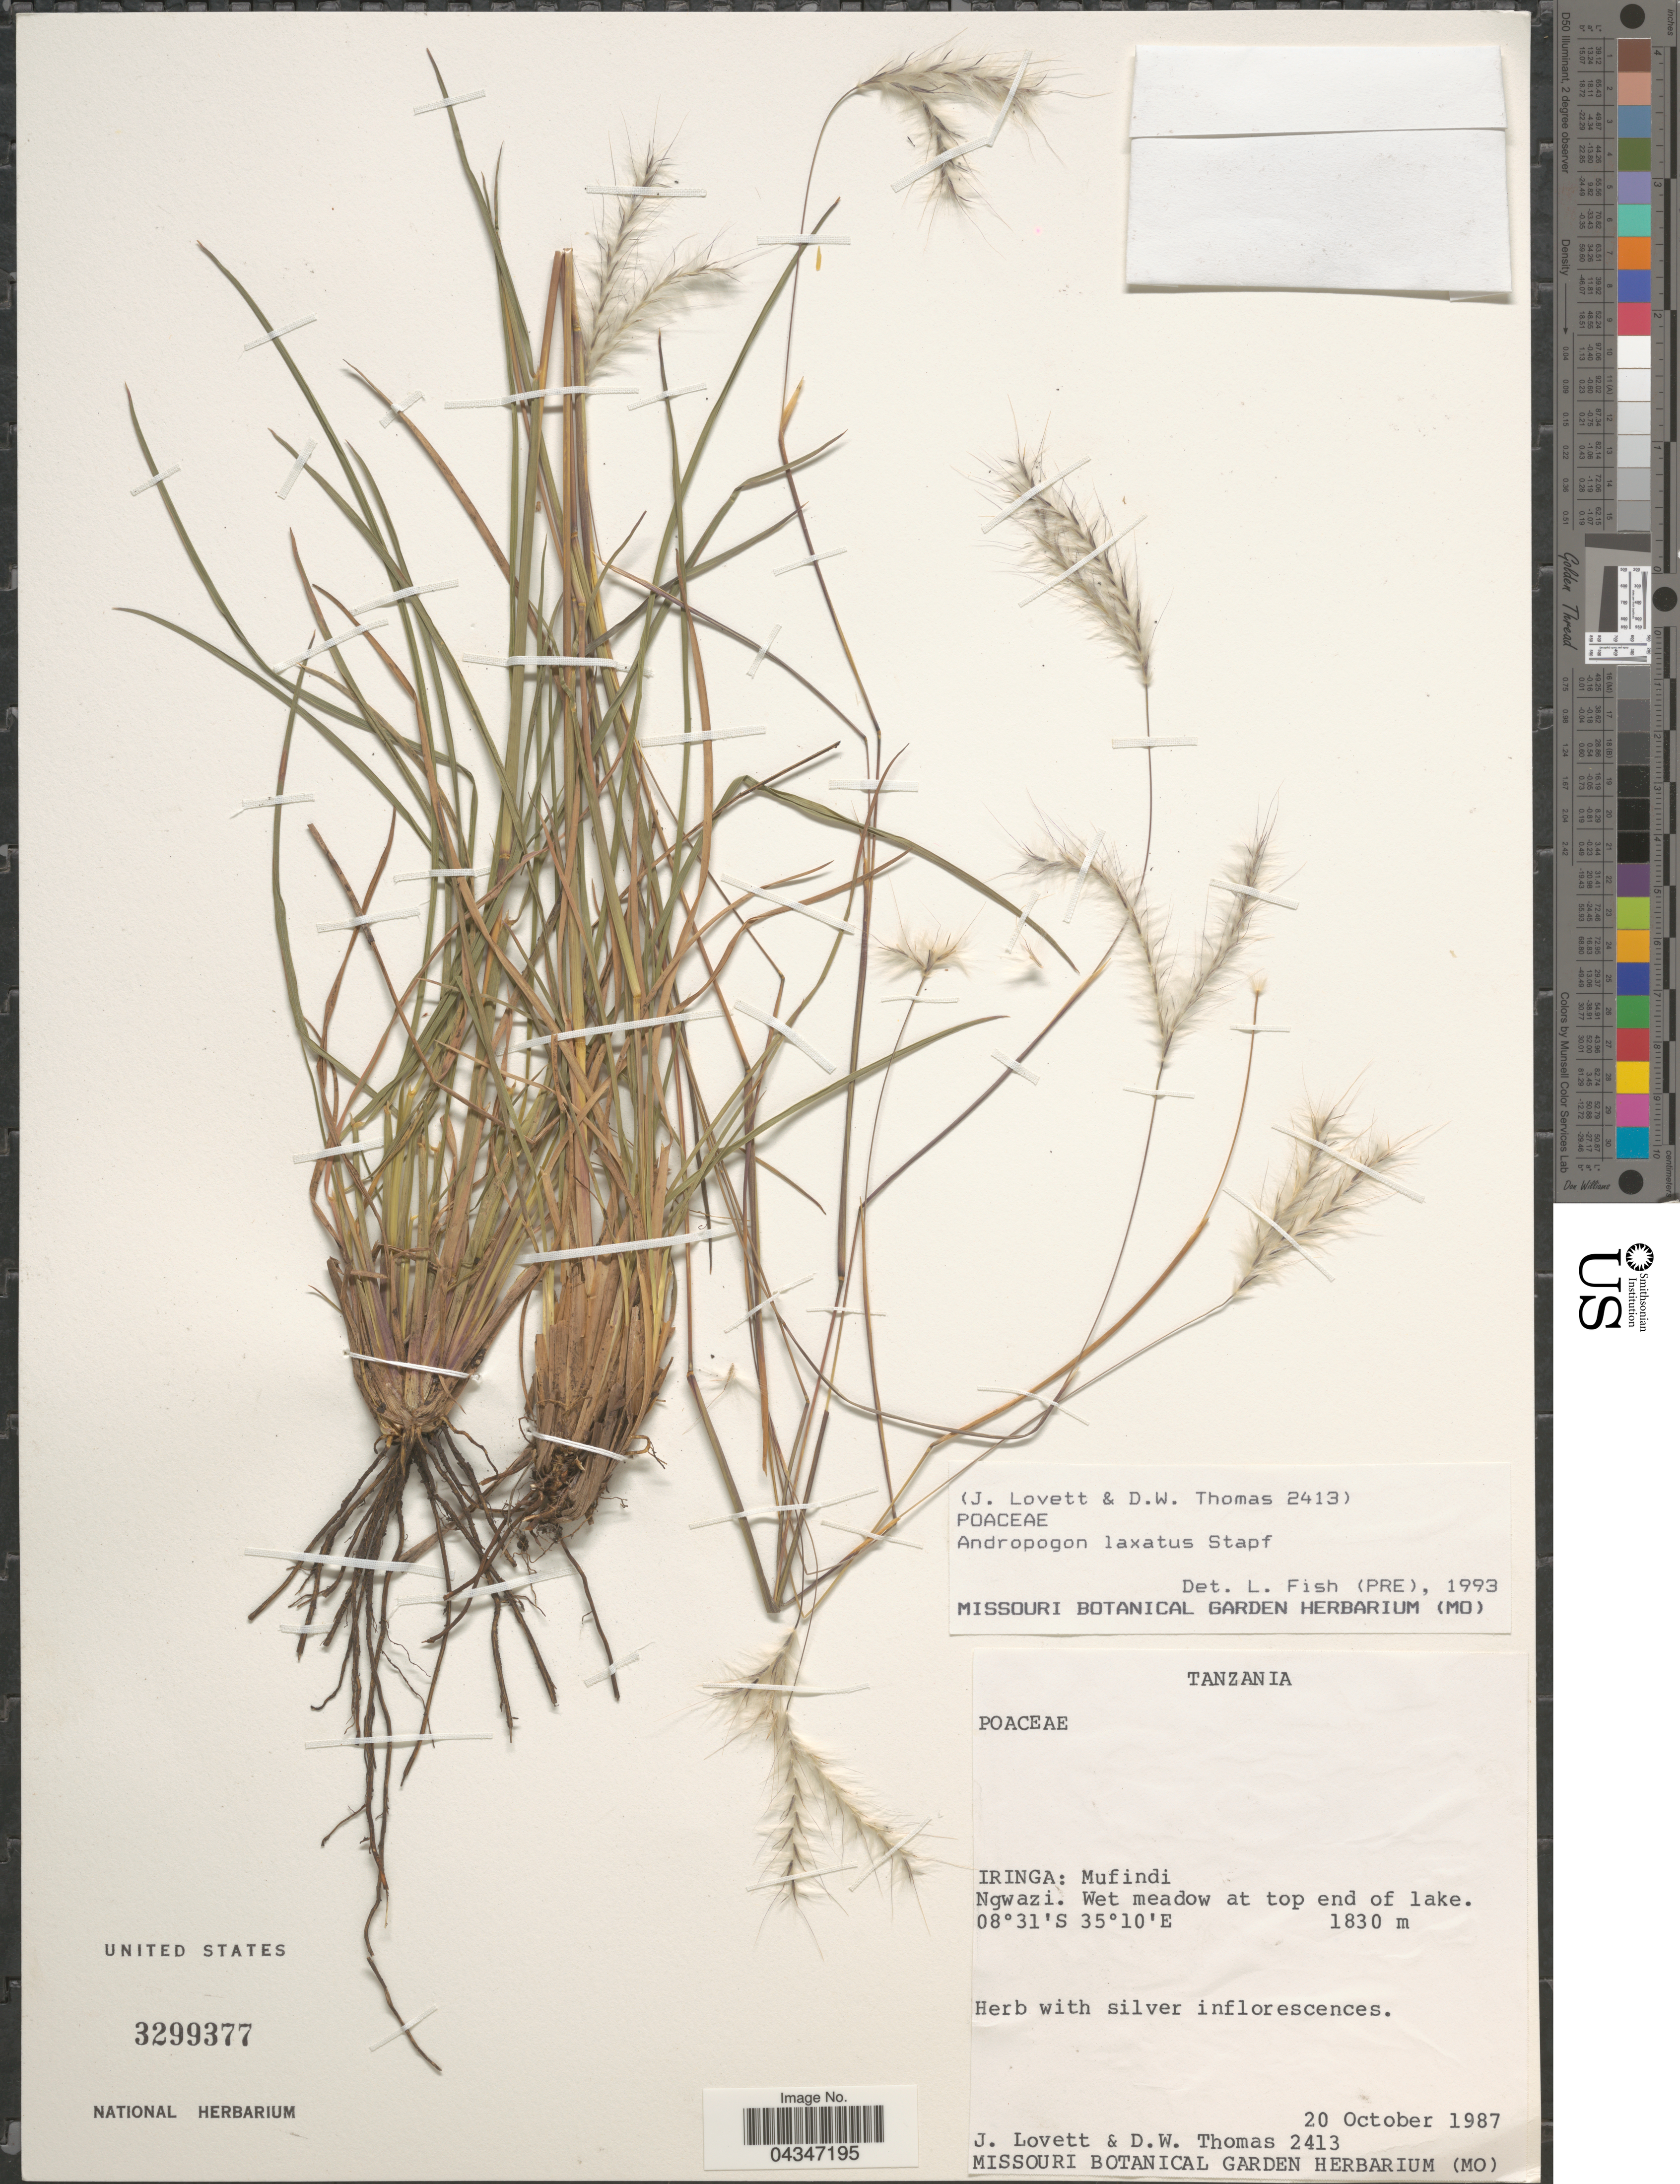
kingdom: Plantae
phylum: Tracheophyta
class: Liliopsida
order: Poales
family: Poaceae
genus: Andropogon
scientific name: Andropogon eucomus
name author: Nees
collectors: J. Lovett & D. W. Thomas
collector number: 2413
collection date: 1987-10-20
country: Tanzania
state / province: Iringa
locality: Mufindi. Ngwazi. At top end of lake.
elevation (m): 1830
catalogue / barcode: US 3299377